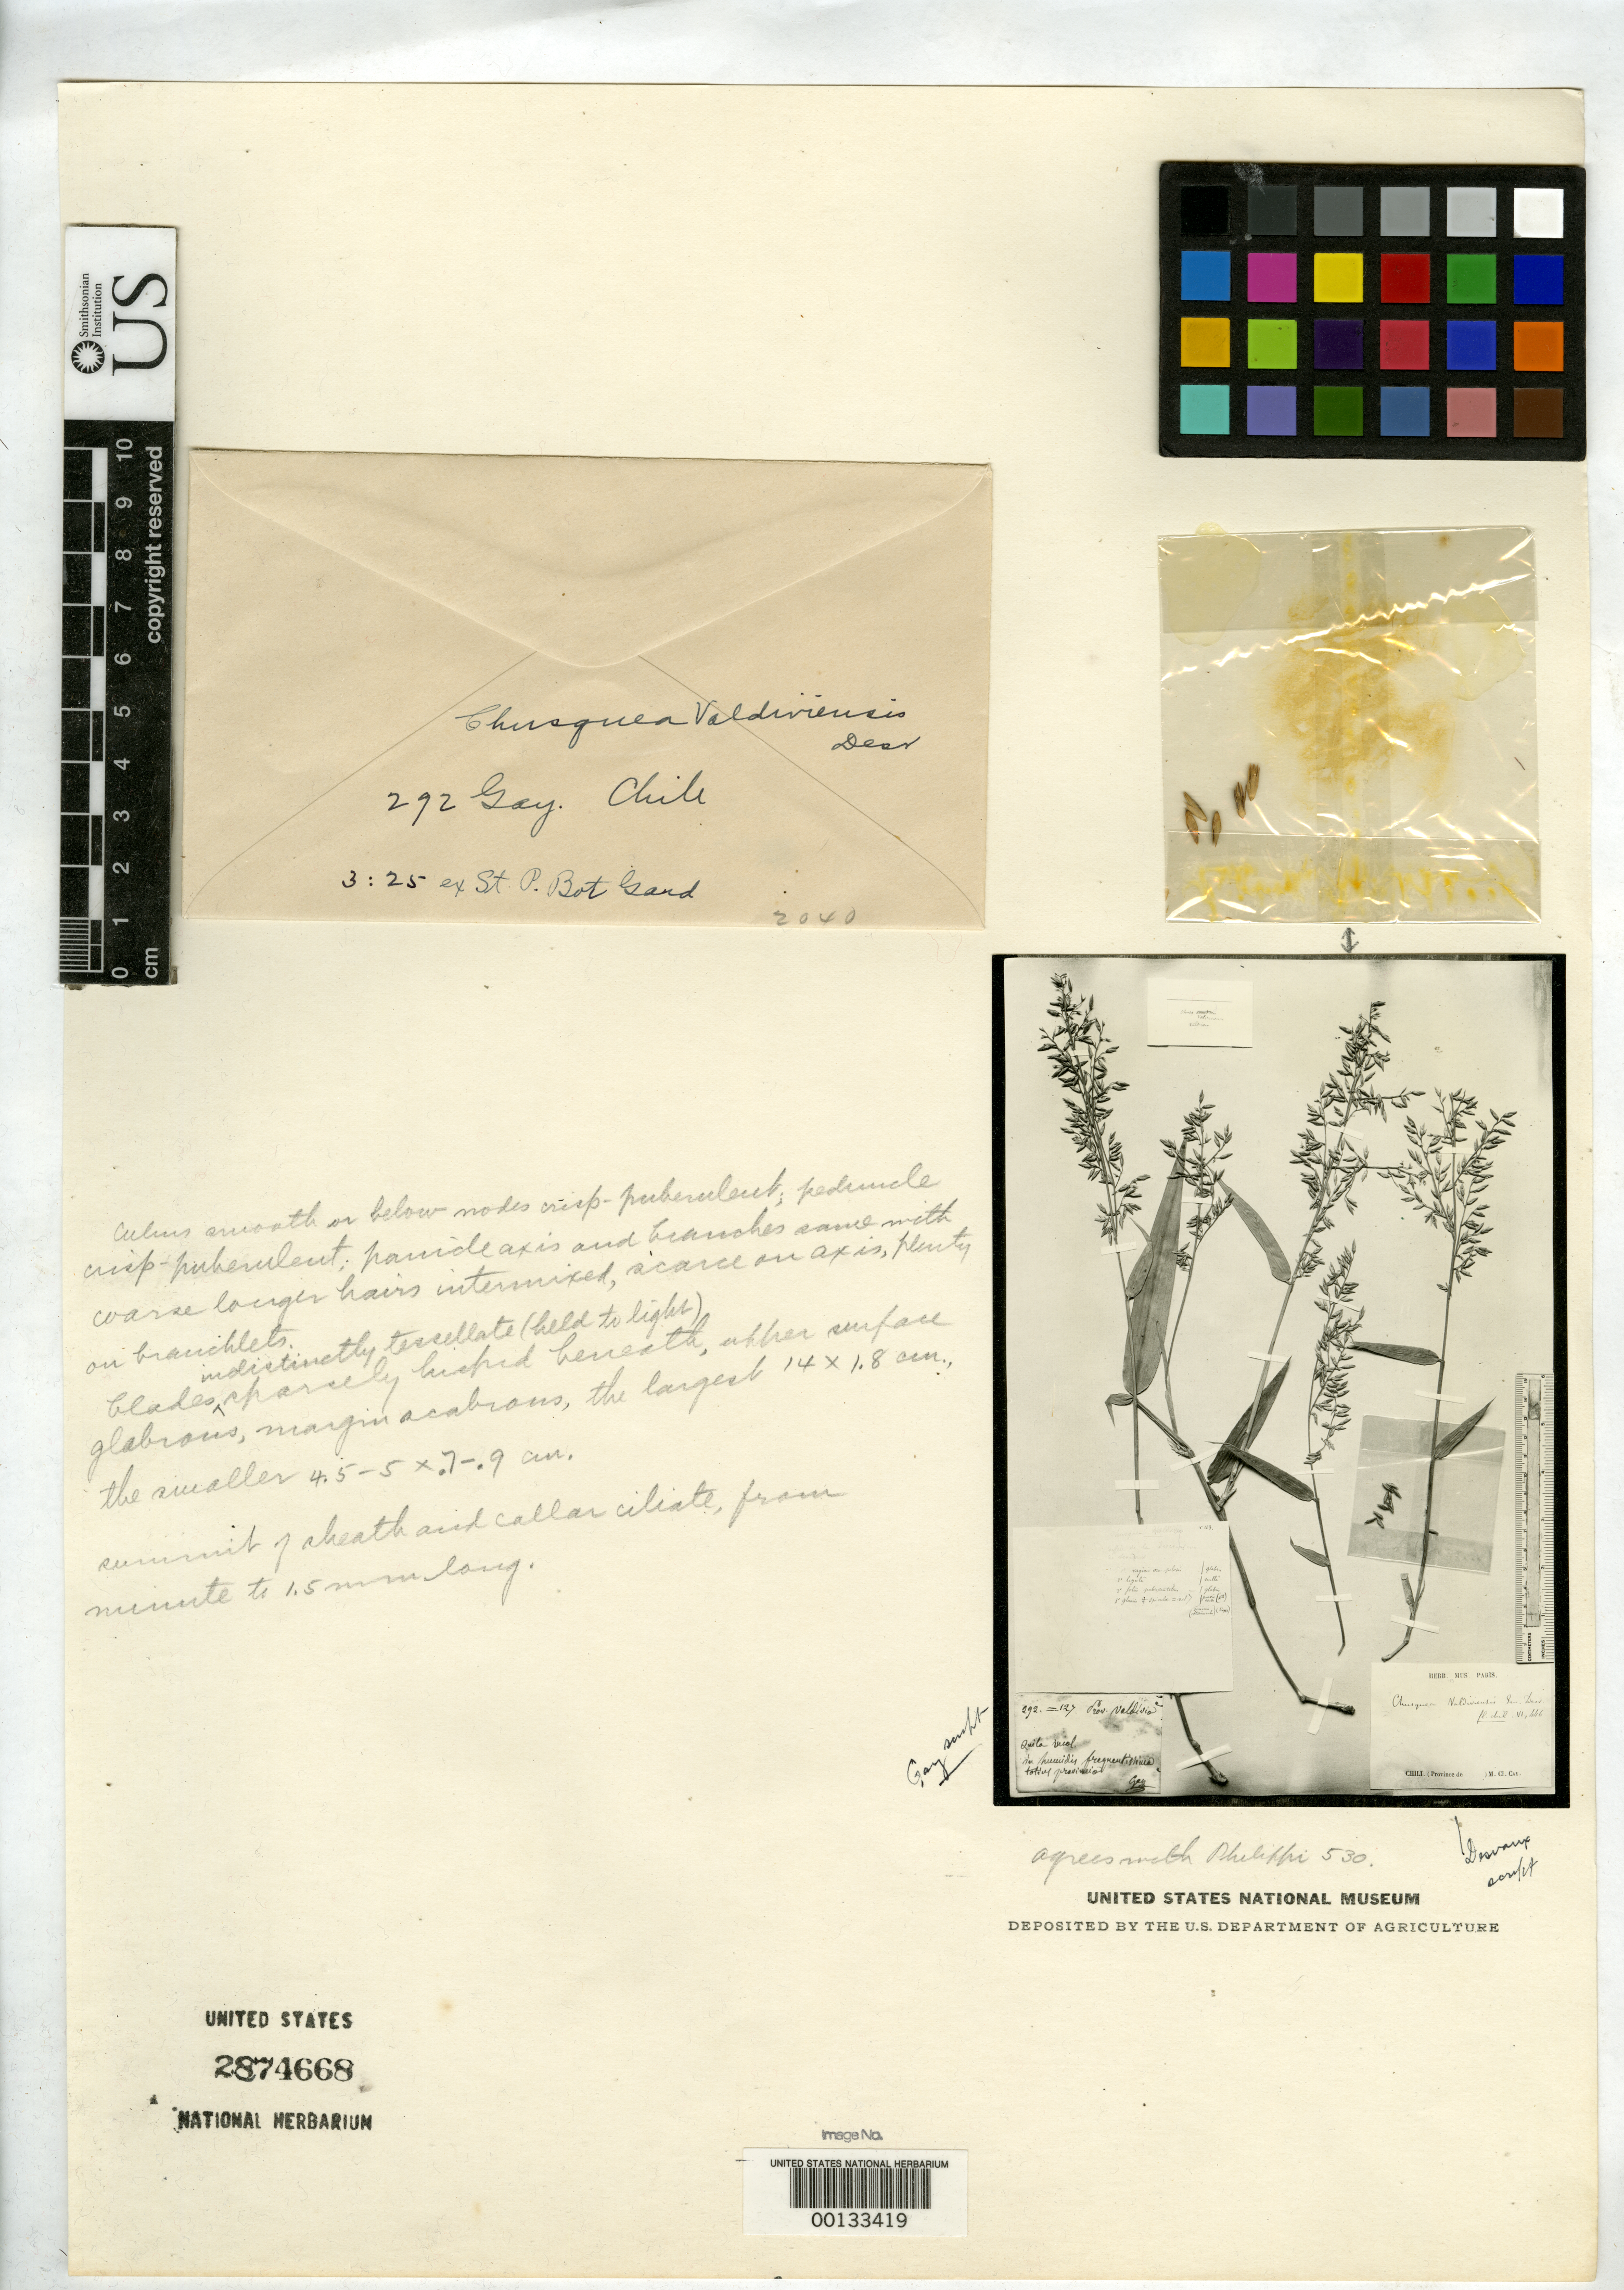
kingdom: Plantae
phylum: Tracheophyta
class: Liliopsida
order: Poales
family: Poaceae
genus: Chusquea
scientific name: Chusquea valdiviensis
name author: É. Desv. in Gay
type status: Type Material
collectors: C. Gay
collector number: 292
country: Chile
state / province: Los Ríos (XIV)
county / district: Valdivia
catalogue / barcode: US 2874668